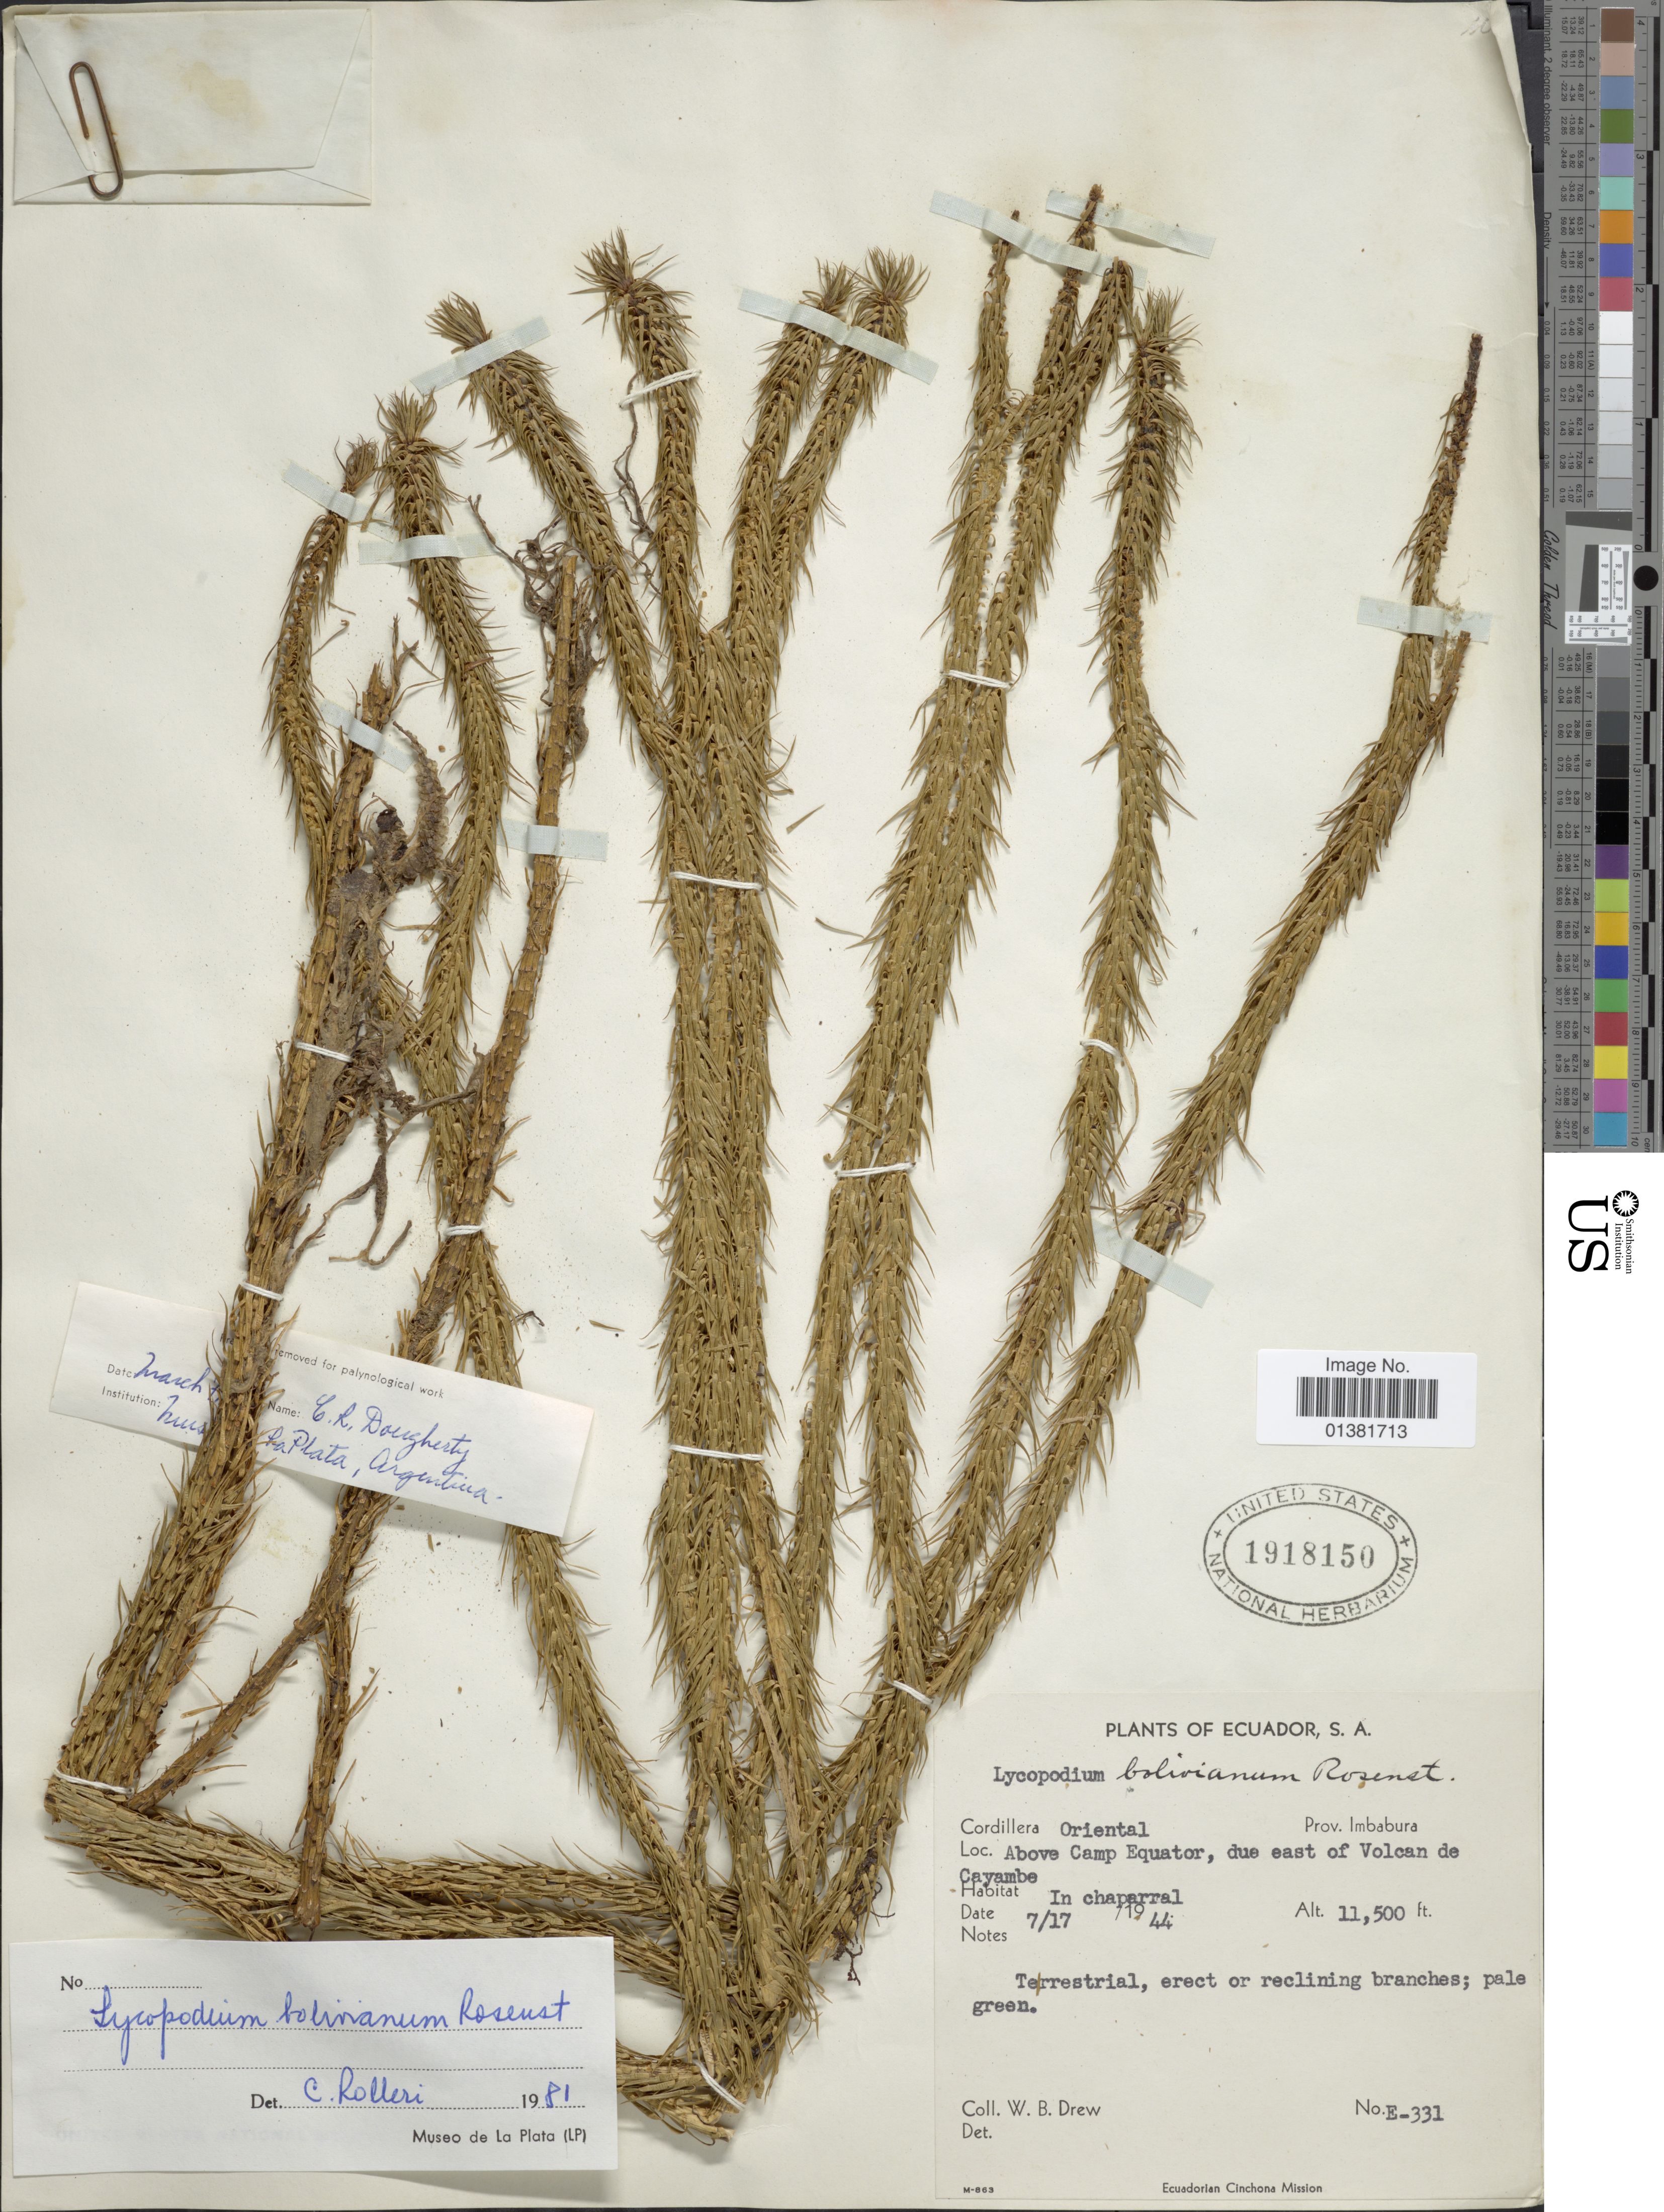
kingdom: Plantae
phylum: Tracheophyta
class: Lycopodiopsida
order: Lycopodiales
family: Lycopodiaceae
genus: Phlegmariurus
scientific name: Phlegmariurus hippurideus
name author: (Christ) B. Øllg.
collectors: W. B. Drew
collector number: E-331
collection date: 1944-07-17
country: Ecuador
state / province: Imbabura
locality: Cordillera Oriental, Above Camp Equator, due east of Volcan de Cayambe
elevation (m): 3505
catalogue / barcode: US 1918150